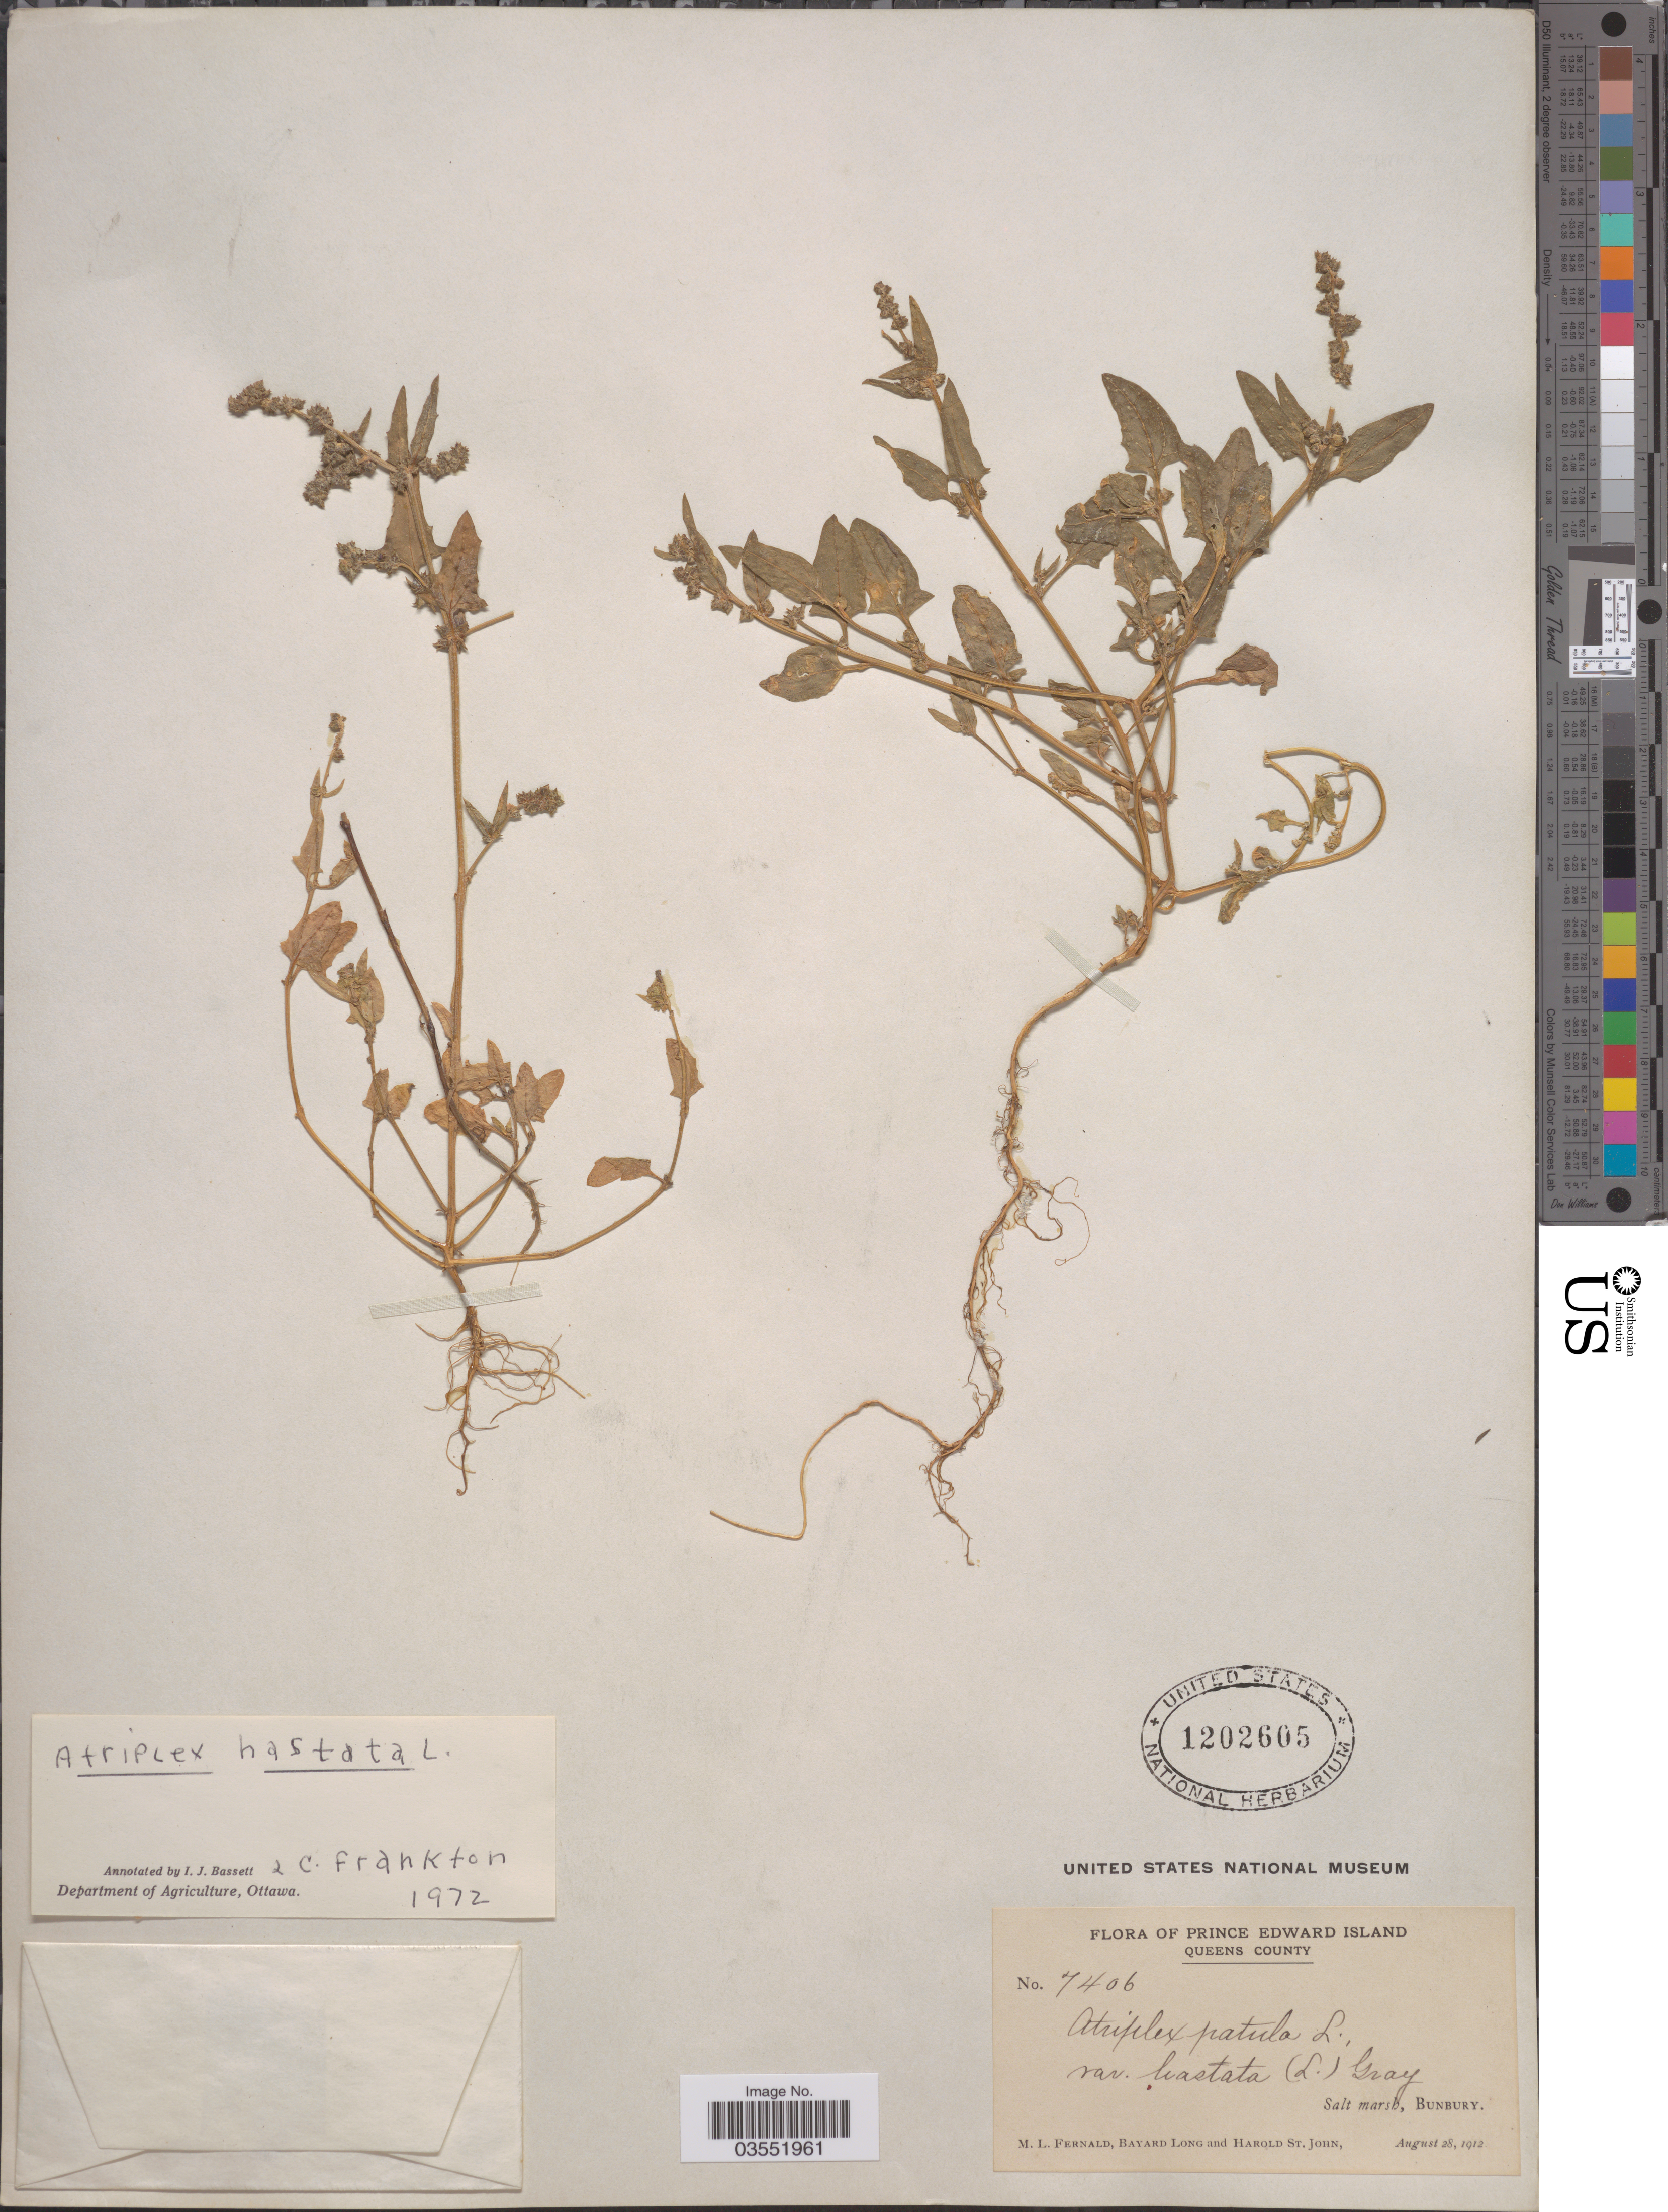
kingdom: Plantae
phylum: Tracheophyta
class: Magnoliopsida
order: Caryophyllales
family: Amaranthaceae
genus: Atriplex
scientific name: Atriplex hastata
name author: L.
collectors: M. L. Fernald, B. Long & H. St. John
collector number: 7406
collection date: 1912-08-28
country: Canada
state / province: Prince Edward Island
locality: Queens County. Salt marsh, Bunbury.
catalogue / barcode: US 1202605